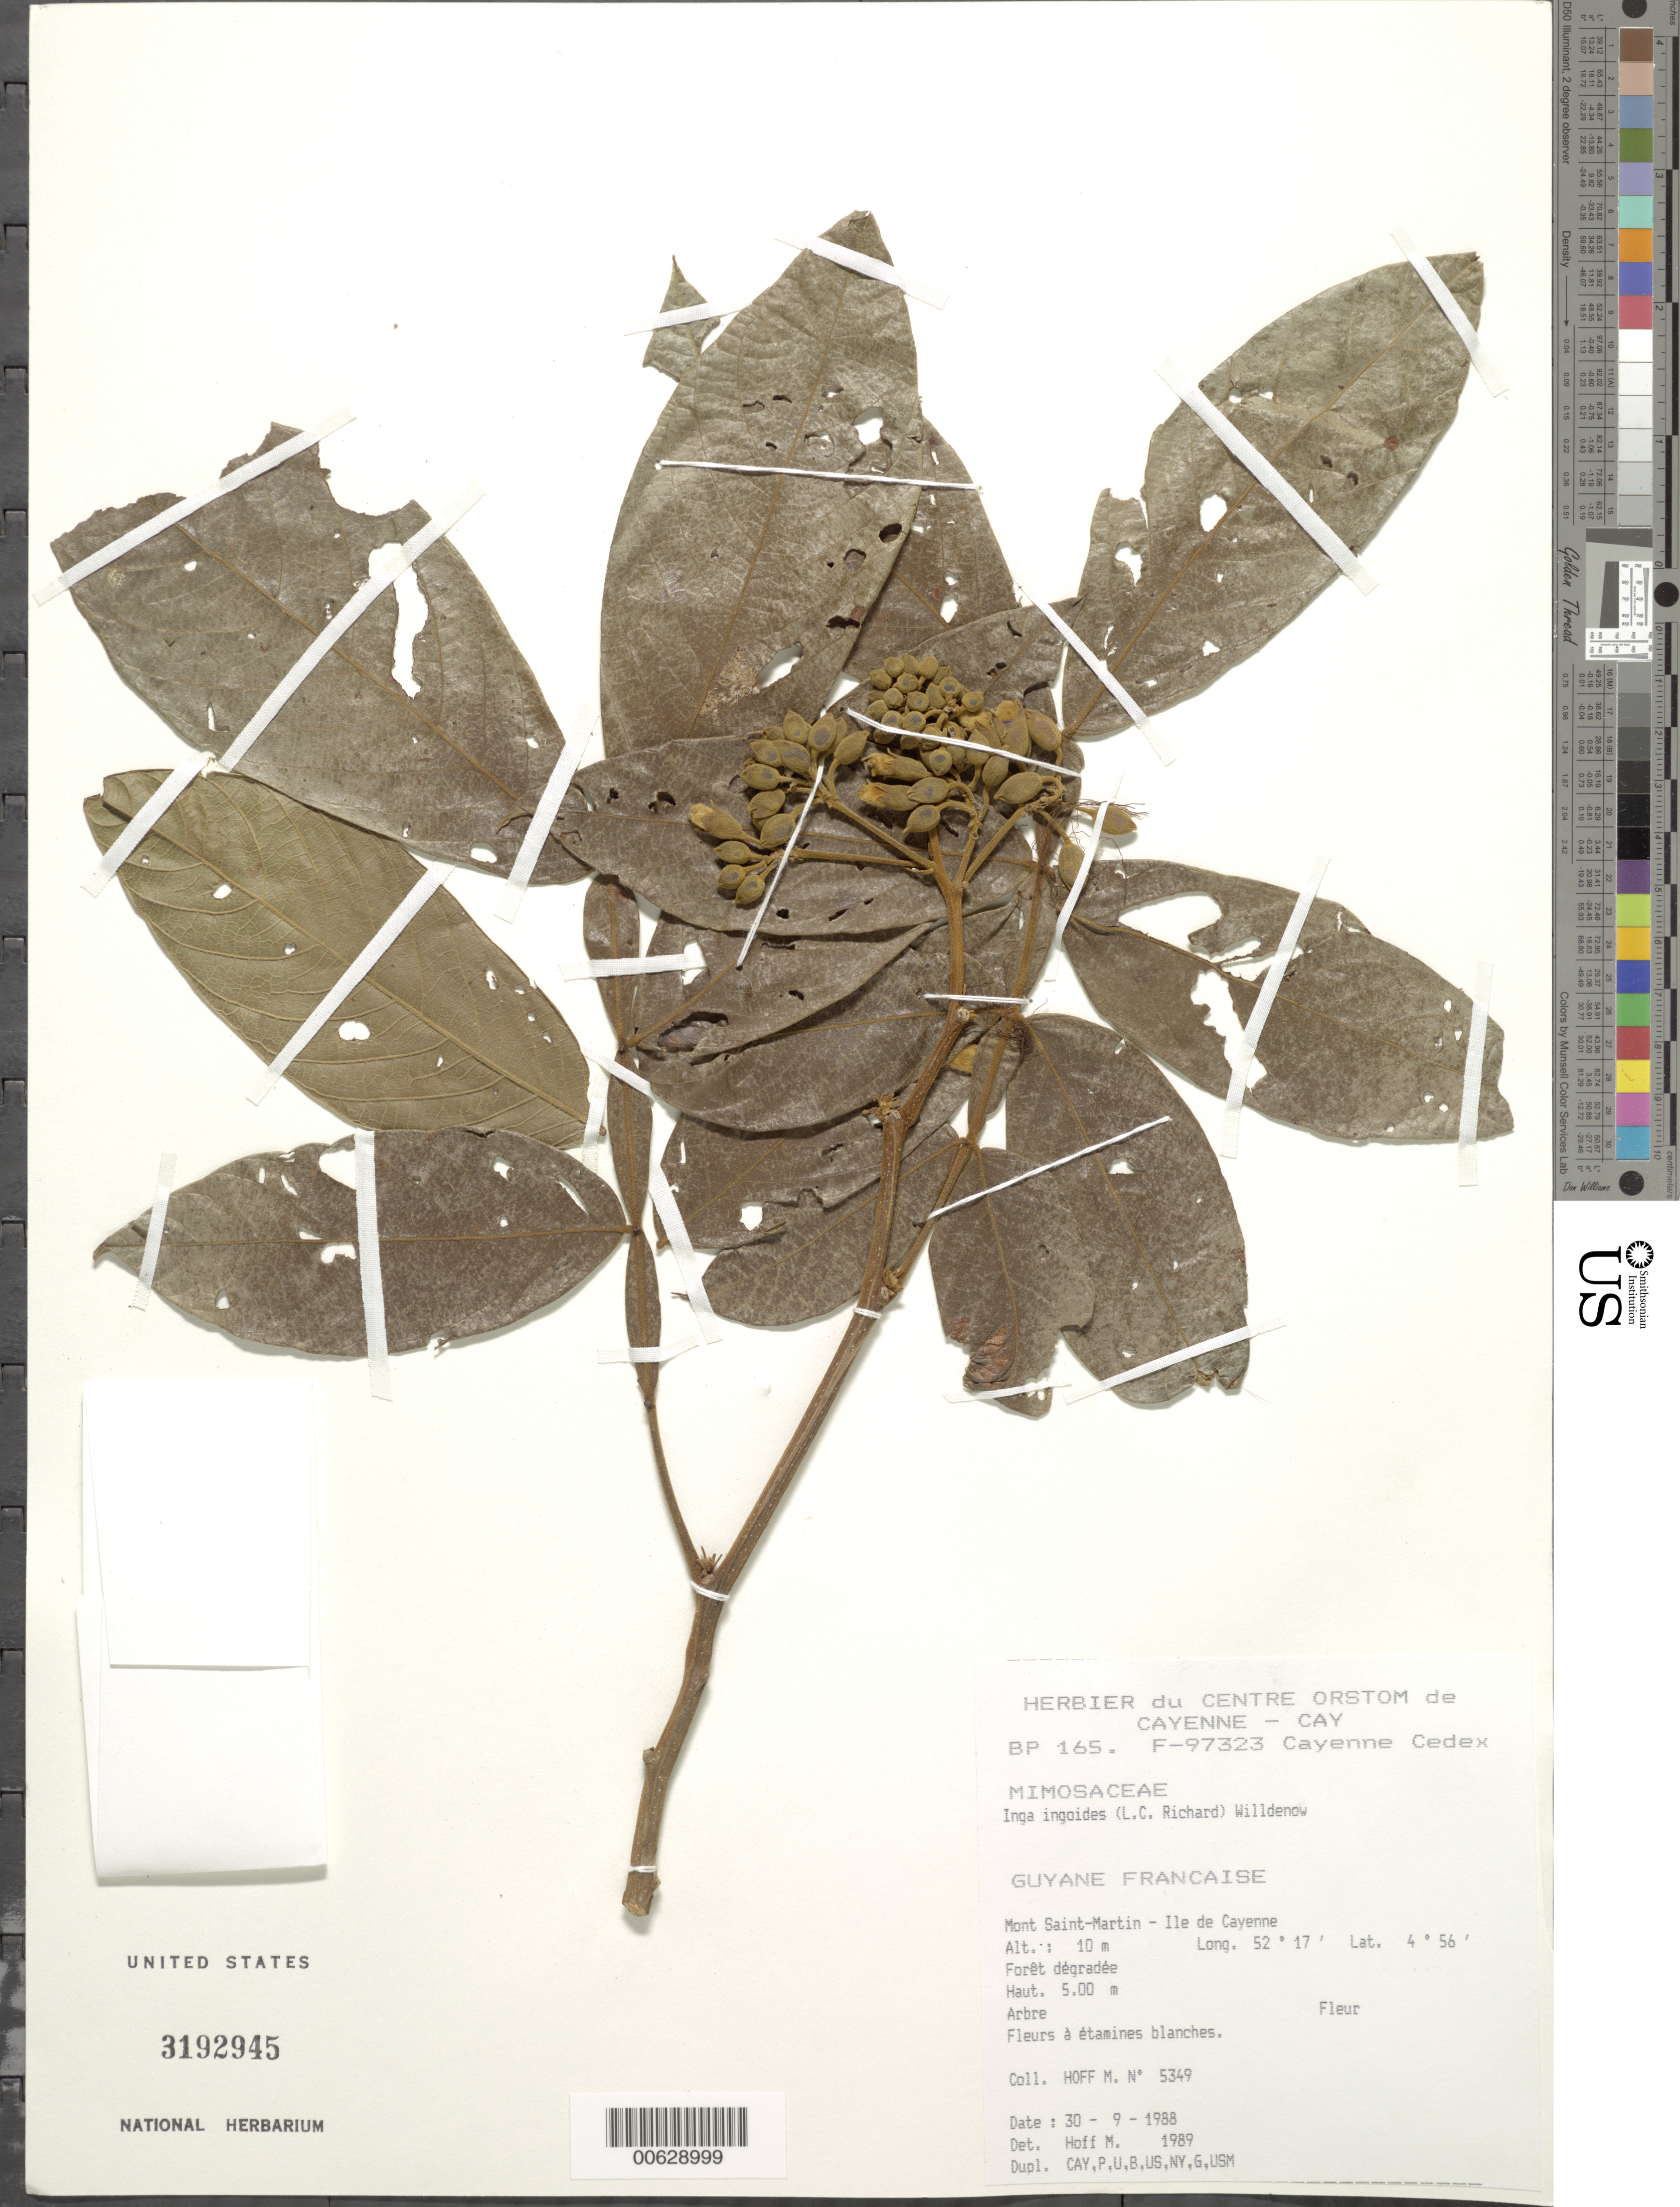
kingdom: Plantae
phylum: Tracheophyta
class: Magnoliopsida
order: Fabales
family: Fabaceae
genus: Inga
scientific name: Inga ingoides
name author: (Rich.) Willd.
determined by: Hoff, M.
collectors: M. Hoff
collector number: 5349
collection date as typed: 30-Sep-88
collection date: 1988-09-30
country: French Guiana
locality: Mont Saint-Martin, Ile de Cayenne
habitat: Foret degradee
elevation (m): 10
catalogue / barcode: US 3192945